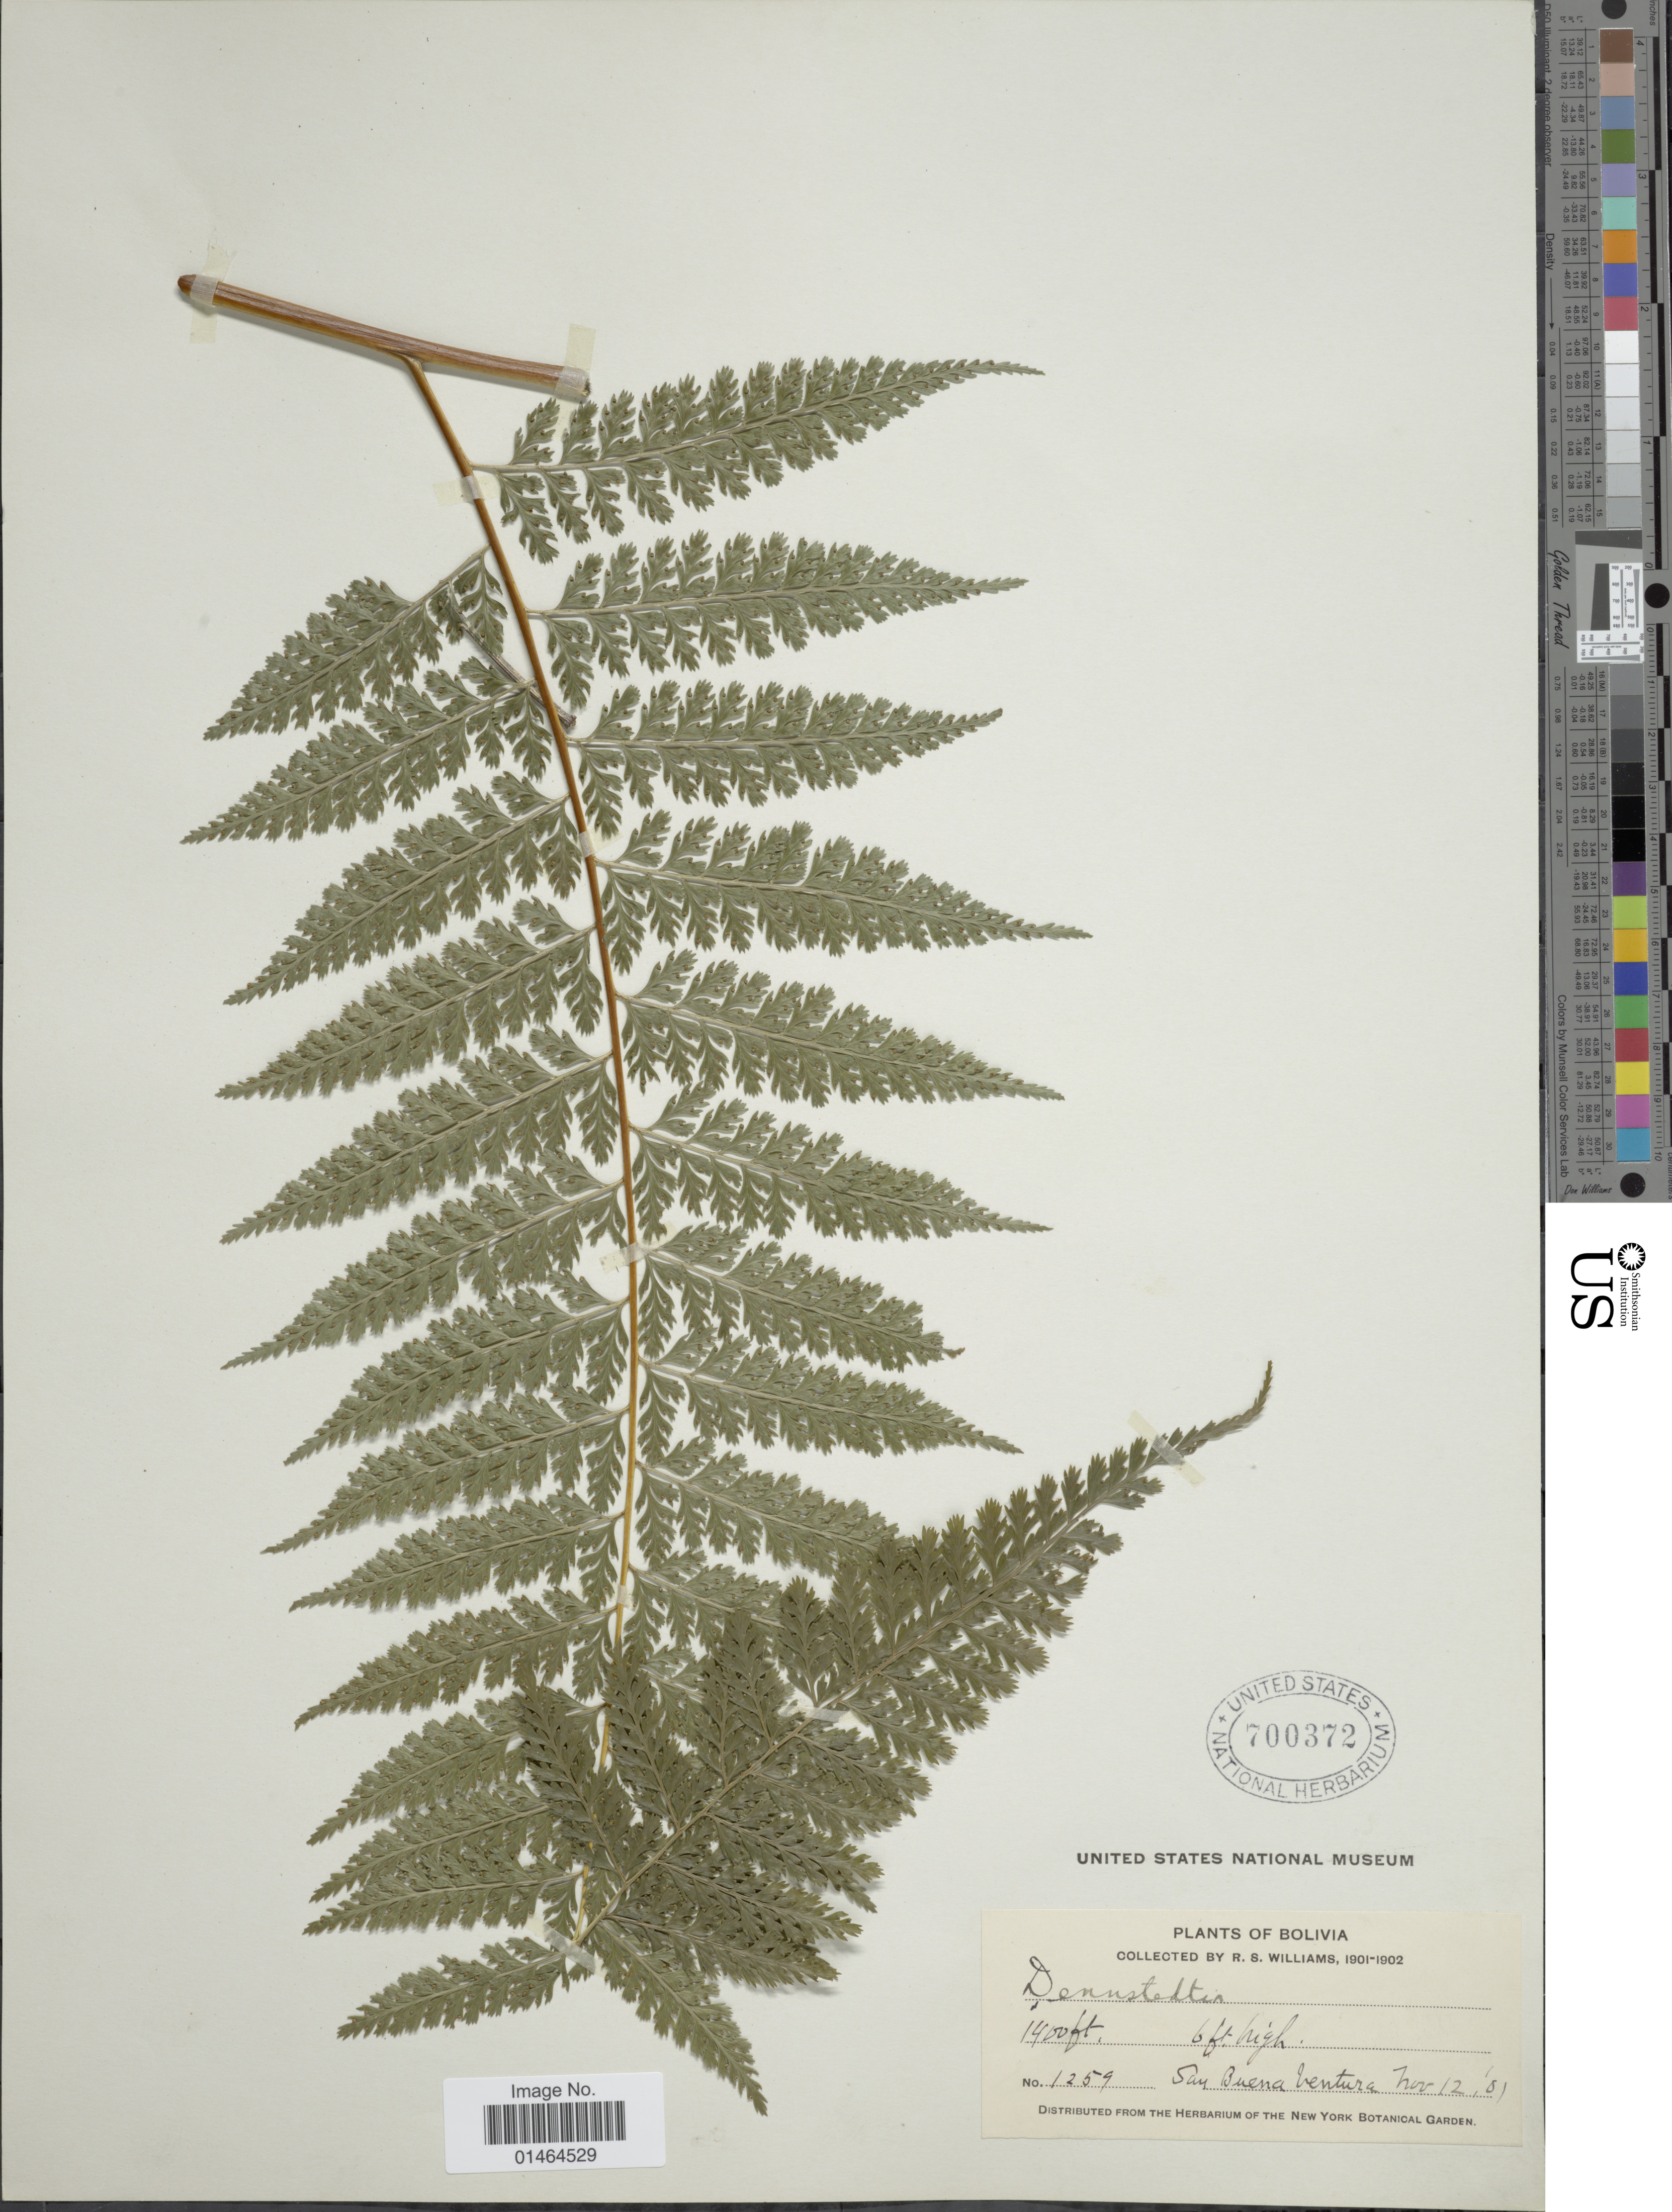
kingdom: Plantae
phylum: Tracheophyta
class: Polypodiopsida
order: Polypodiales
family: Dennstaedtiaceae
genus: Dennstaedtia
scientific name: Dennstaedtia bipinnata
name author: (Cav.) Maxon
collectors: R. S. Williams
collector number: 1259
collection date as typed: Nov 12, '01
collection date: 1901-11-12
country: Bolivia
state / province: La Paz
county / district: Iturralde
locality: San Buena Ventura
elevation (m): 427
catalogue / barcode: US 700372